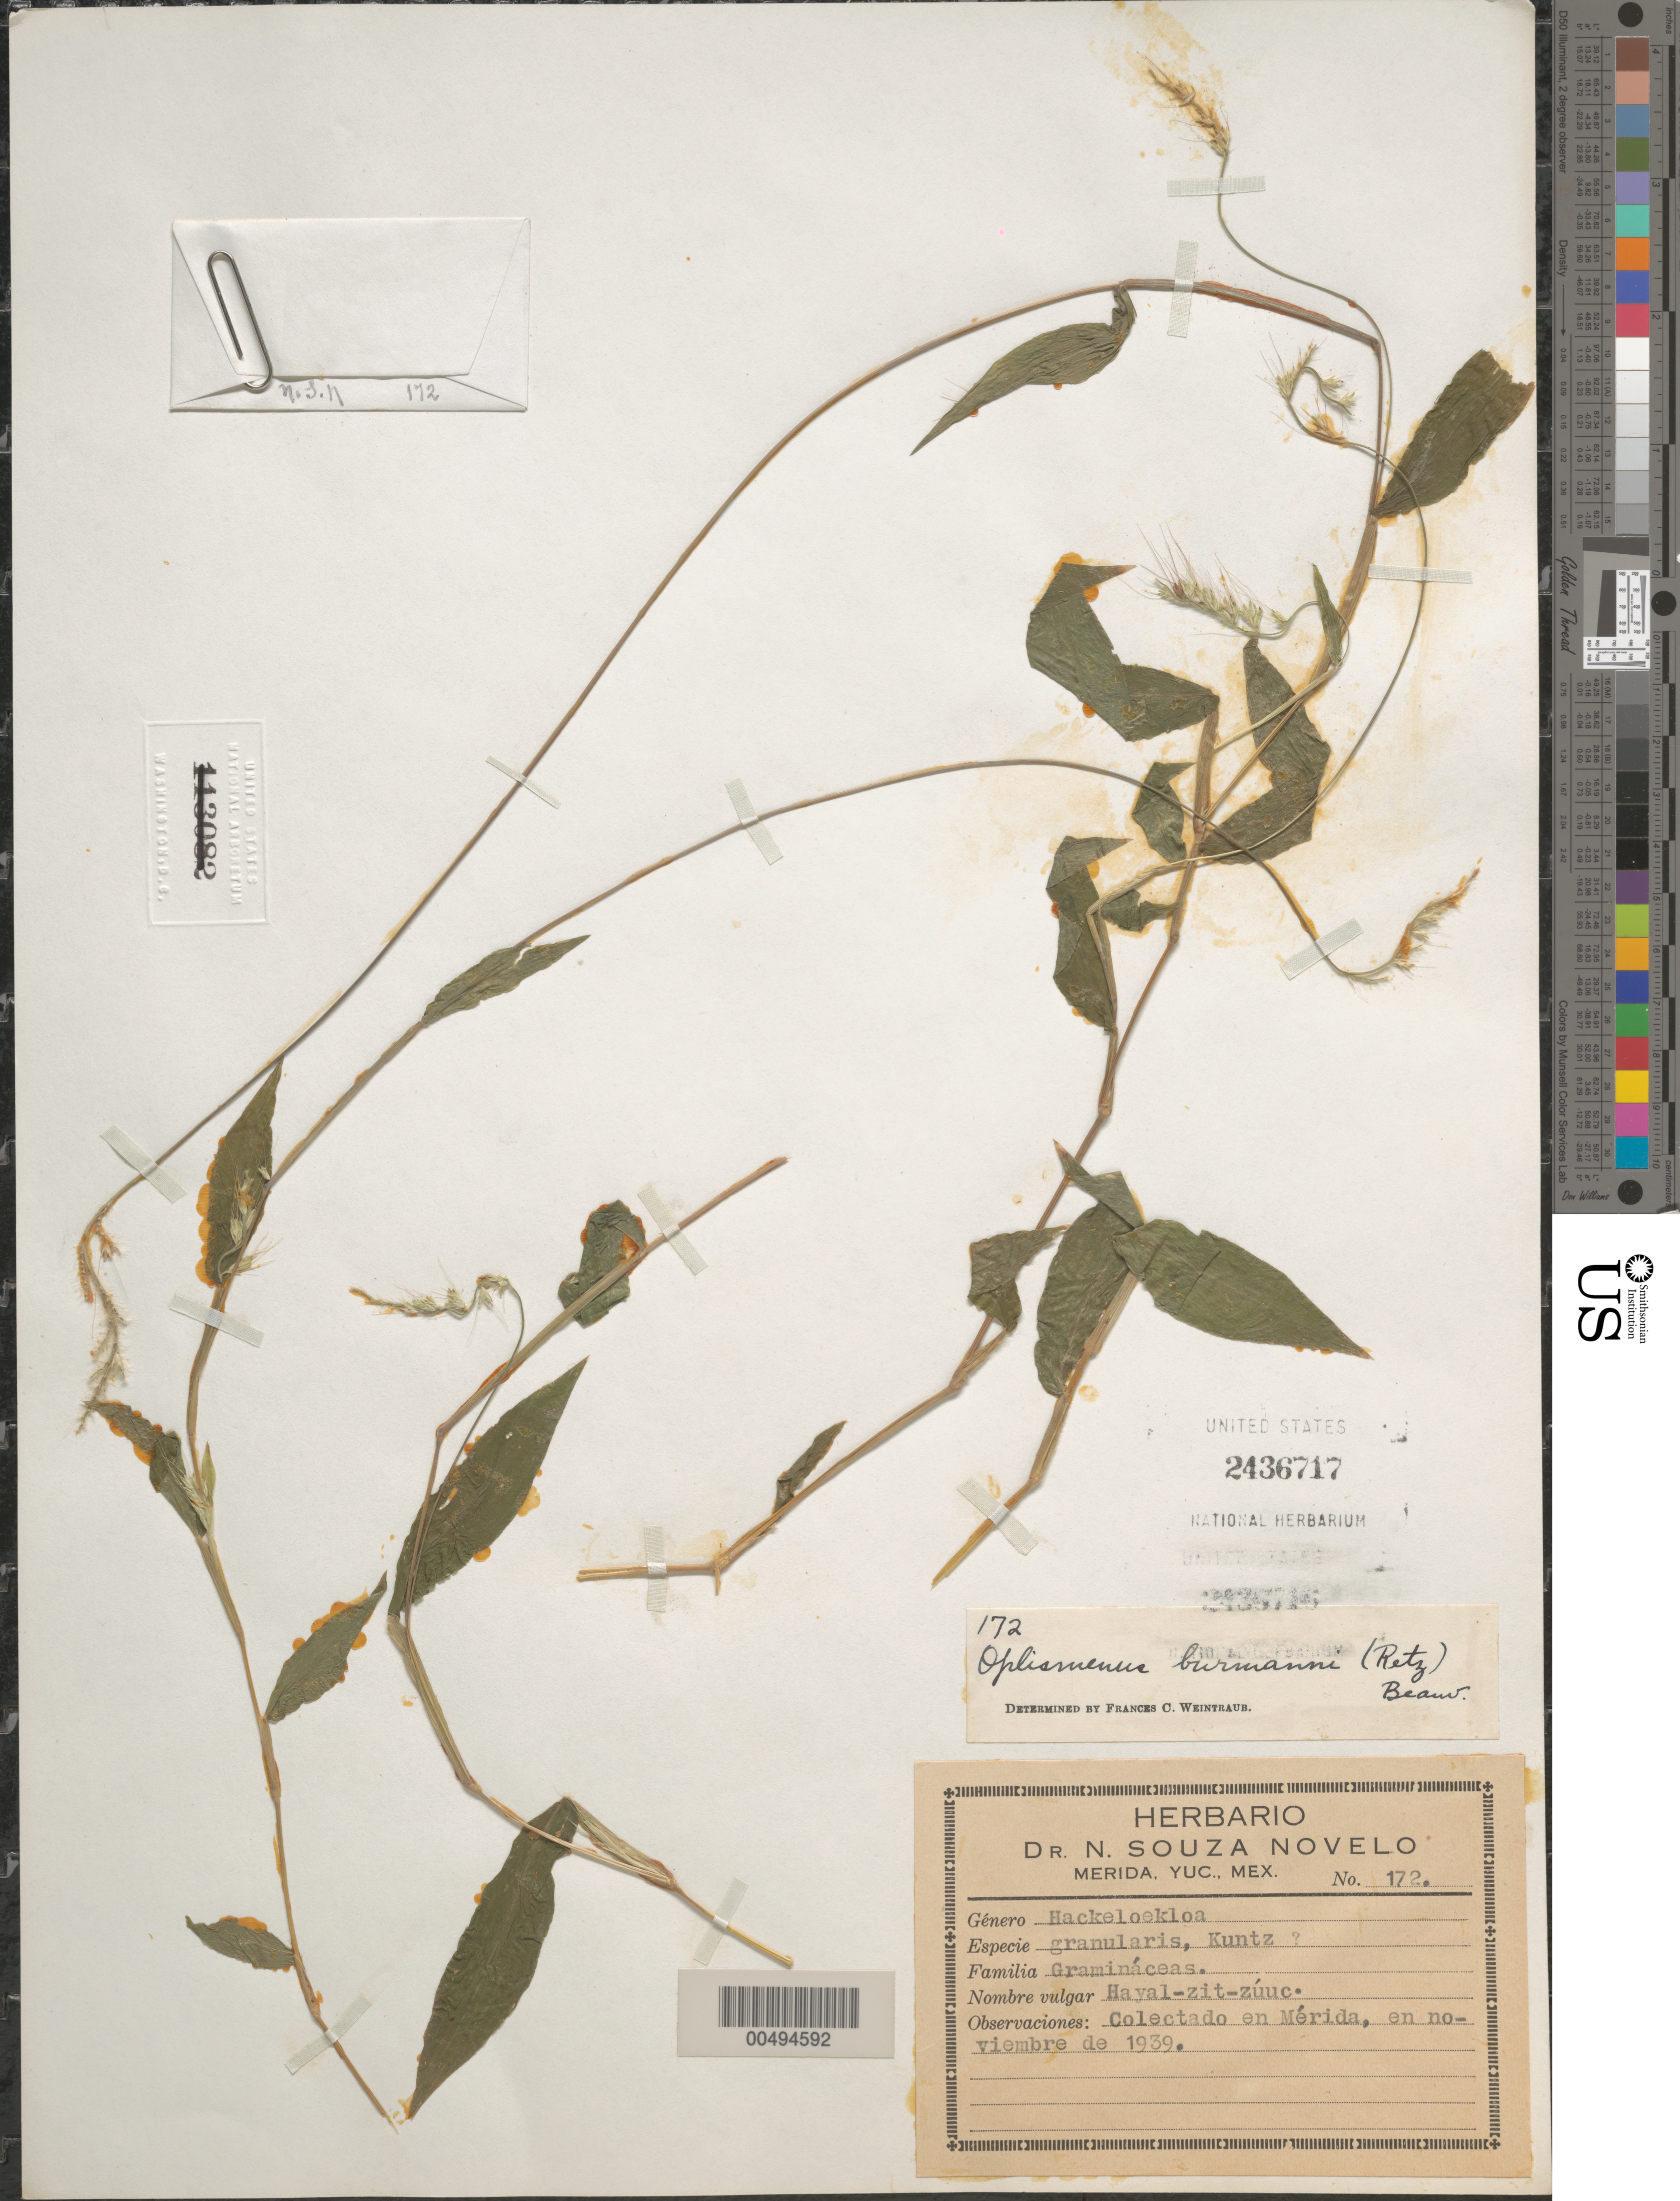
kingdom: Plantae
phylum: Tracheophyta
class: Liliopsida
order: Poales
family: Poaceae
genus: Oplismenus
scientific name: Oplismenus burmannii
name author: (Retz.) P. Beauv.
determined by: Weintraub, F. C.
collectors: N. Souza-Novelo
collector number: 172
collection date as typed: Nov 1939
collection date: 1939-11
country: Mexico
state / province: Yucatan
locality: M‚rida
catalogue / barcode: US 2436717